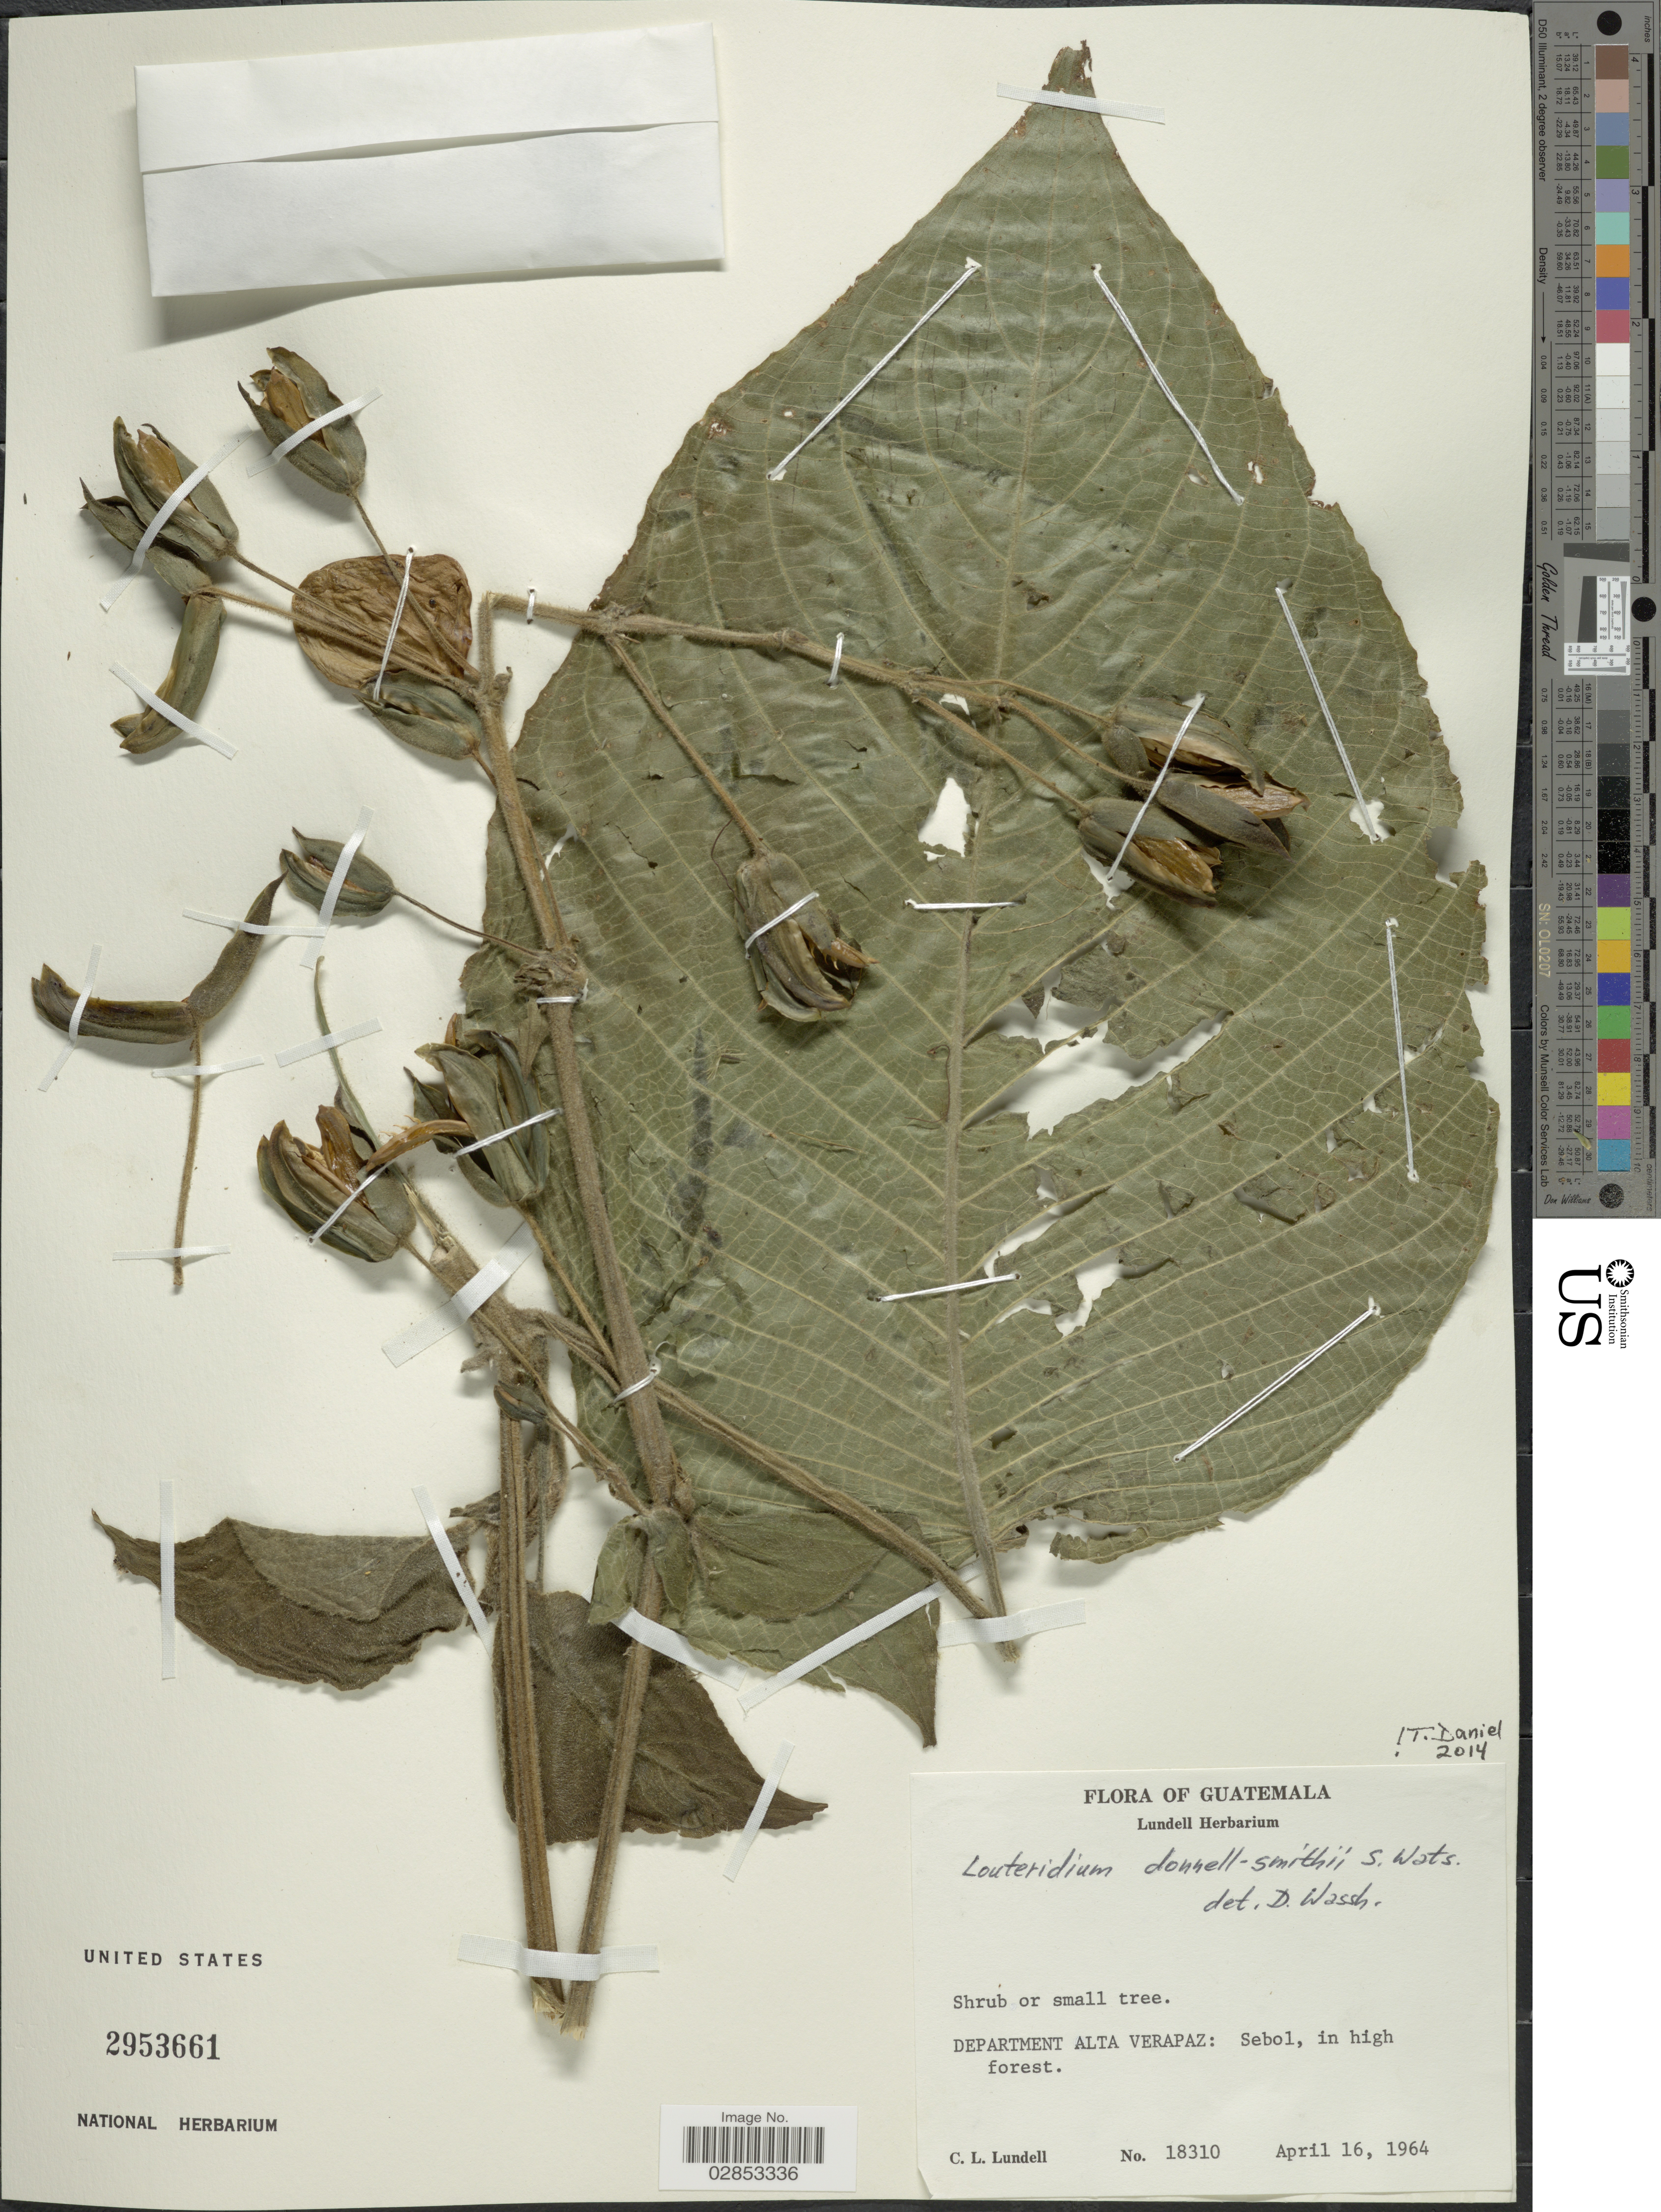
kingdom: Plantae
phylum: Tracheophyta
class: Magnoliopsida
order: Lamiales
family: Acanthaceae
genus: Louteridium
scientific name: Louteridium donnell-smithii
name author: S. Watson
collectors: C. L. Lundell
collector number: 18310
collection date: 1964-04-16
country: Guatemala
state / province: Alta Verapaz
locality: Department Alta Verapaz: Sebol, in high forest.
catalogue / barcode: US 2953661